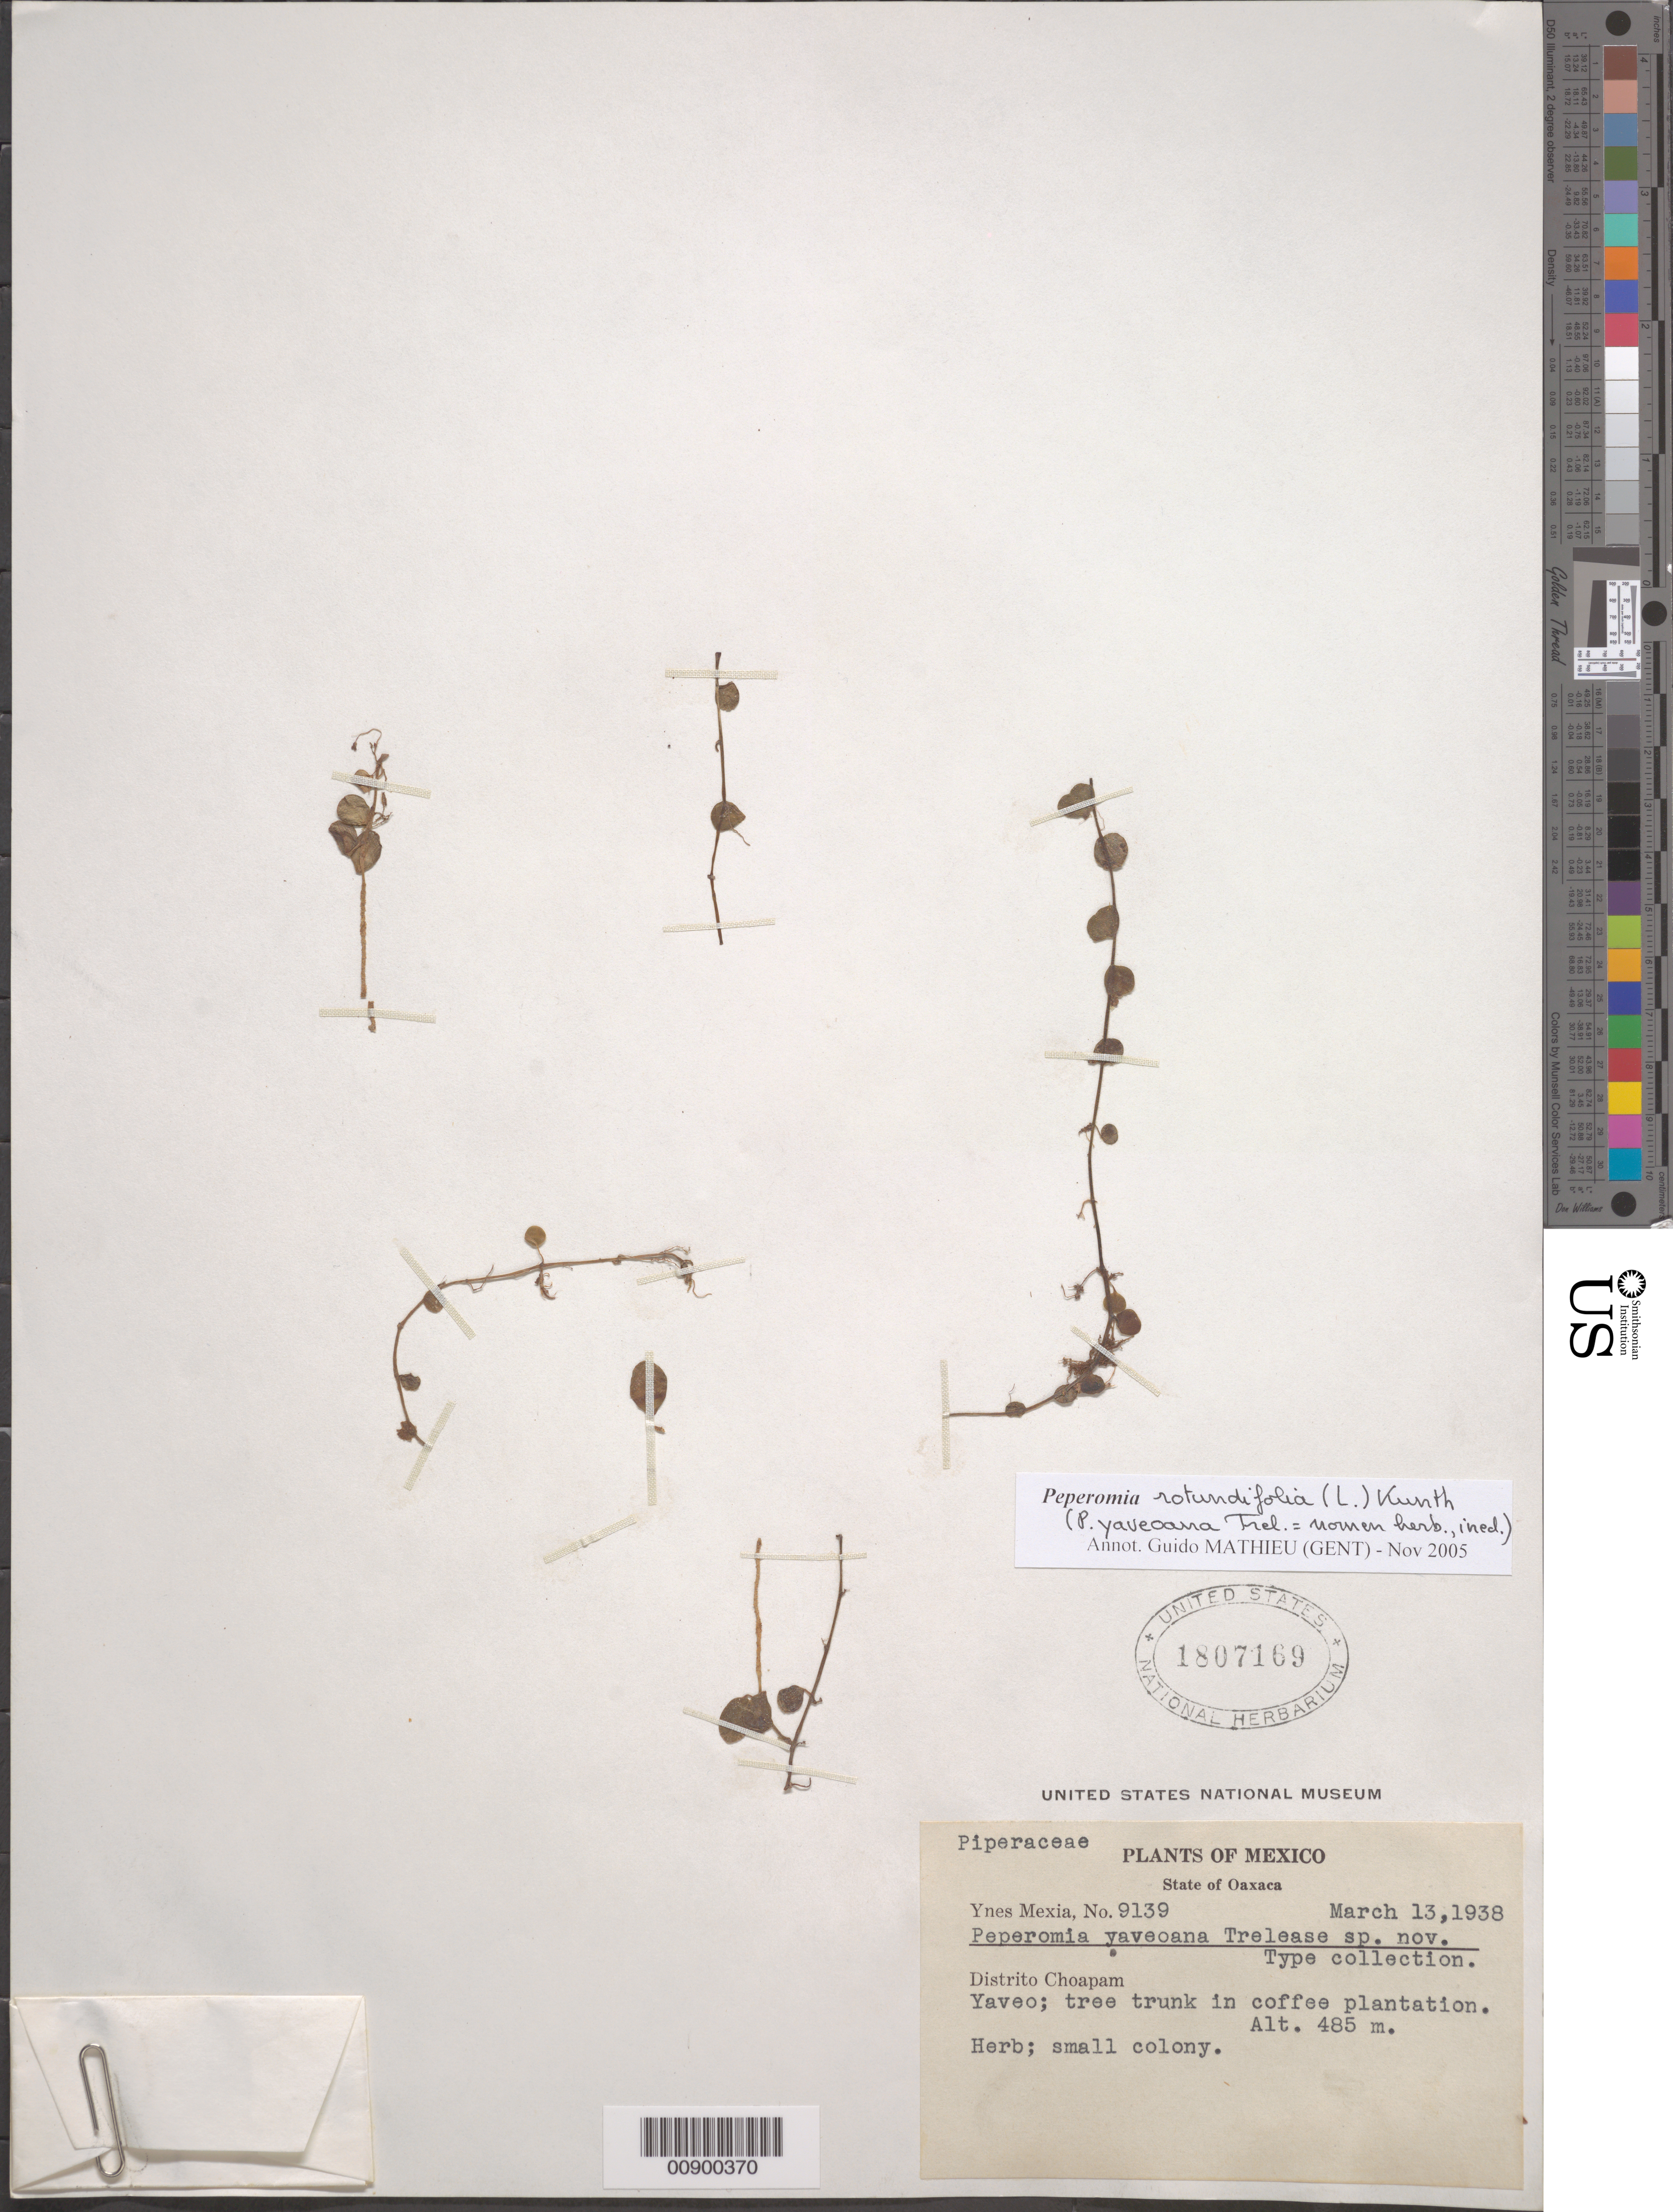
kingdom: Plantae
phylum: Tracheophyta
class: Magnoliopsida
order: Piperales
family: Piperaceae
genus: Peperomia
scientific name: Peperomia rotundifolia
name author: (L.) Kunth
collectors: Y. Mexia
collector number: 9139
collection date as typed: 13 Mar 1938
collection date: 1938-03-13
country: Mexico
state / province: Oaxaca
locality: State of Oaxaca: Distrito Choapam: Yaveo.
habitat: Tree trunk in coffee plantation.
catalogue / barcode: US 1807169